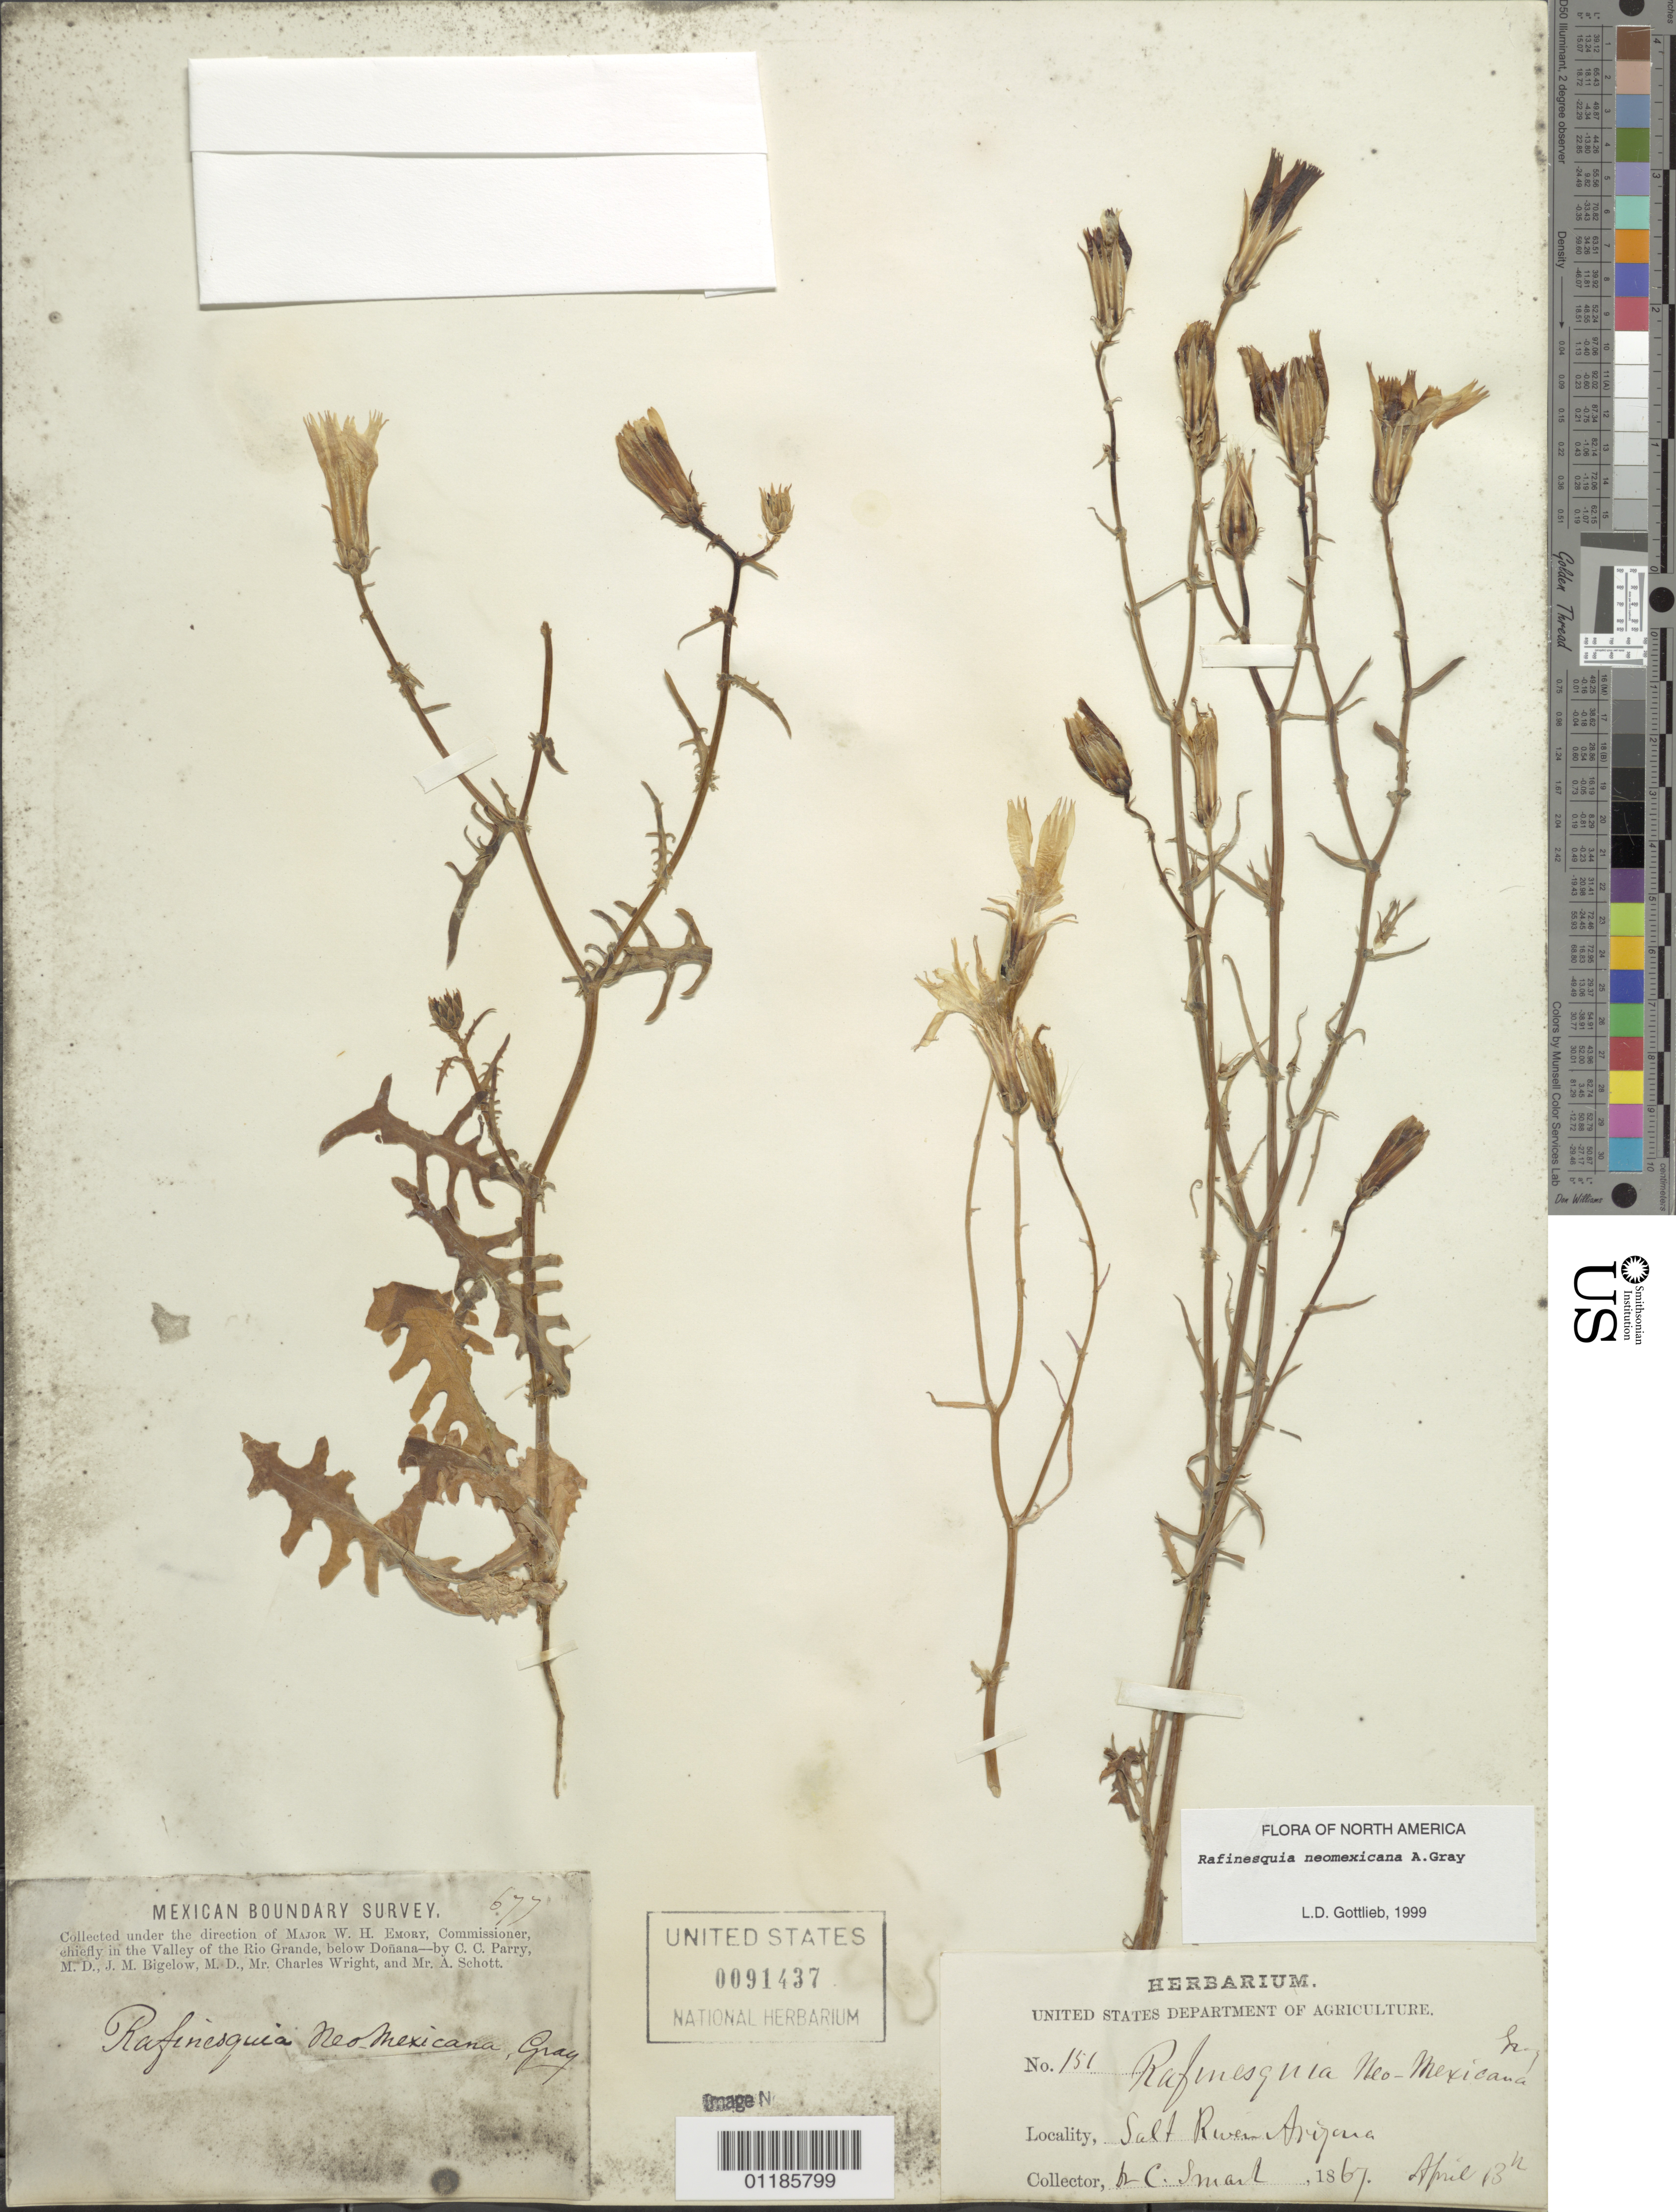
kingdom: Plantae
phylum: Tracheophyta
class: Magnoliopsida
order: Asterales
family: Asteraceae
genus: Rafinesquia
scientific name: Rafinesquia neomexicana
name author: A. Gray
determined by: Gottlieb, L. D.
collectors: C. C. Parry, J. M. Bigelow, C. Wright & A. C. V. Schott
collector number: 677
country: United States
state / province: New Mexico / Texas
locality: Valley of the Rio Grande, below Doñana.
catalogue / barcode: US 91437